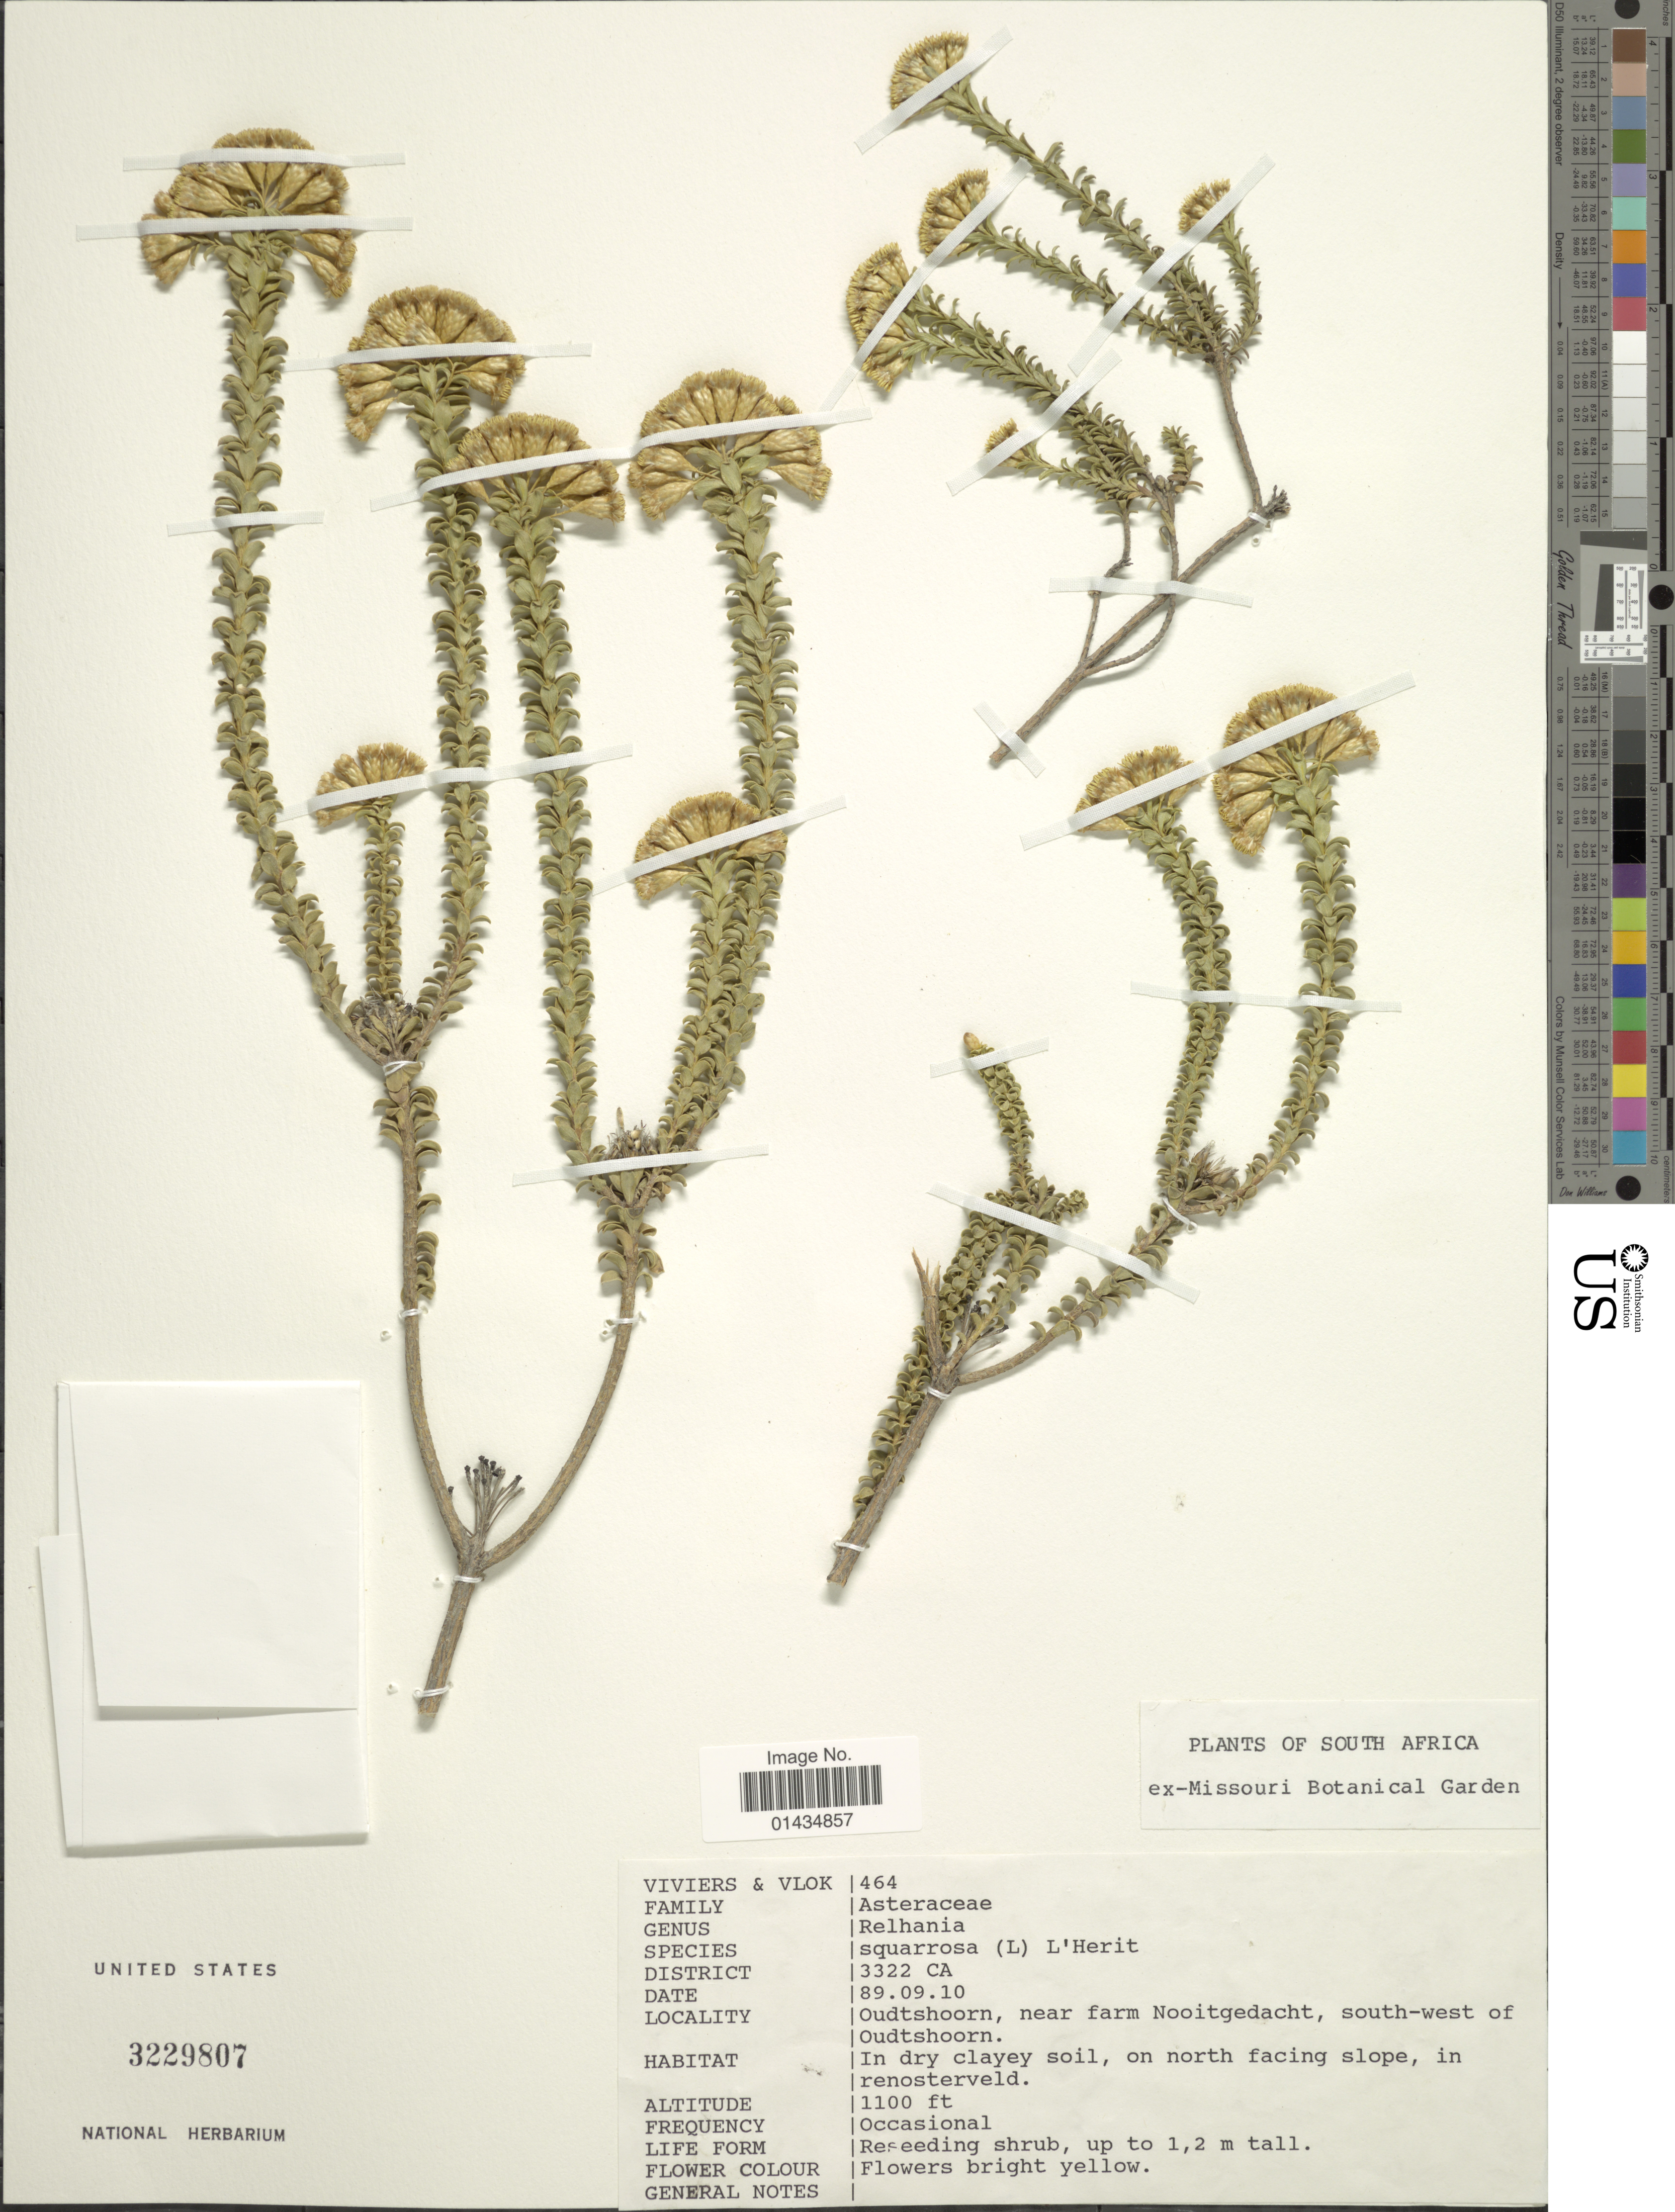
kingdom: Plantae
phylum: Tracheophyta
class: Magnoliopsida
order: Asterales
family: Asteraceae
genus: Relhania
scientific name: Relhania squarrosa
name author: L'Hér.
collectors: Missouri Botanical Garden (MO)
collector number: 464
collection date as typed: Transcribed d/m/y: 10/9/89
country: South Africa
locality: District 3322 CA, Oudtshoorn, near fam Nooitgedacht, south-west of Oudtshoorn, on north facing slope, in renosterveld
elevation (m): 335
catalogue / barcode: US 3229807